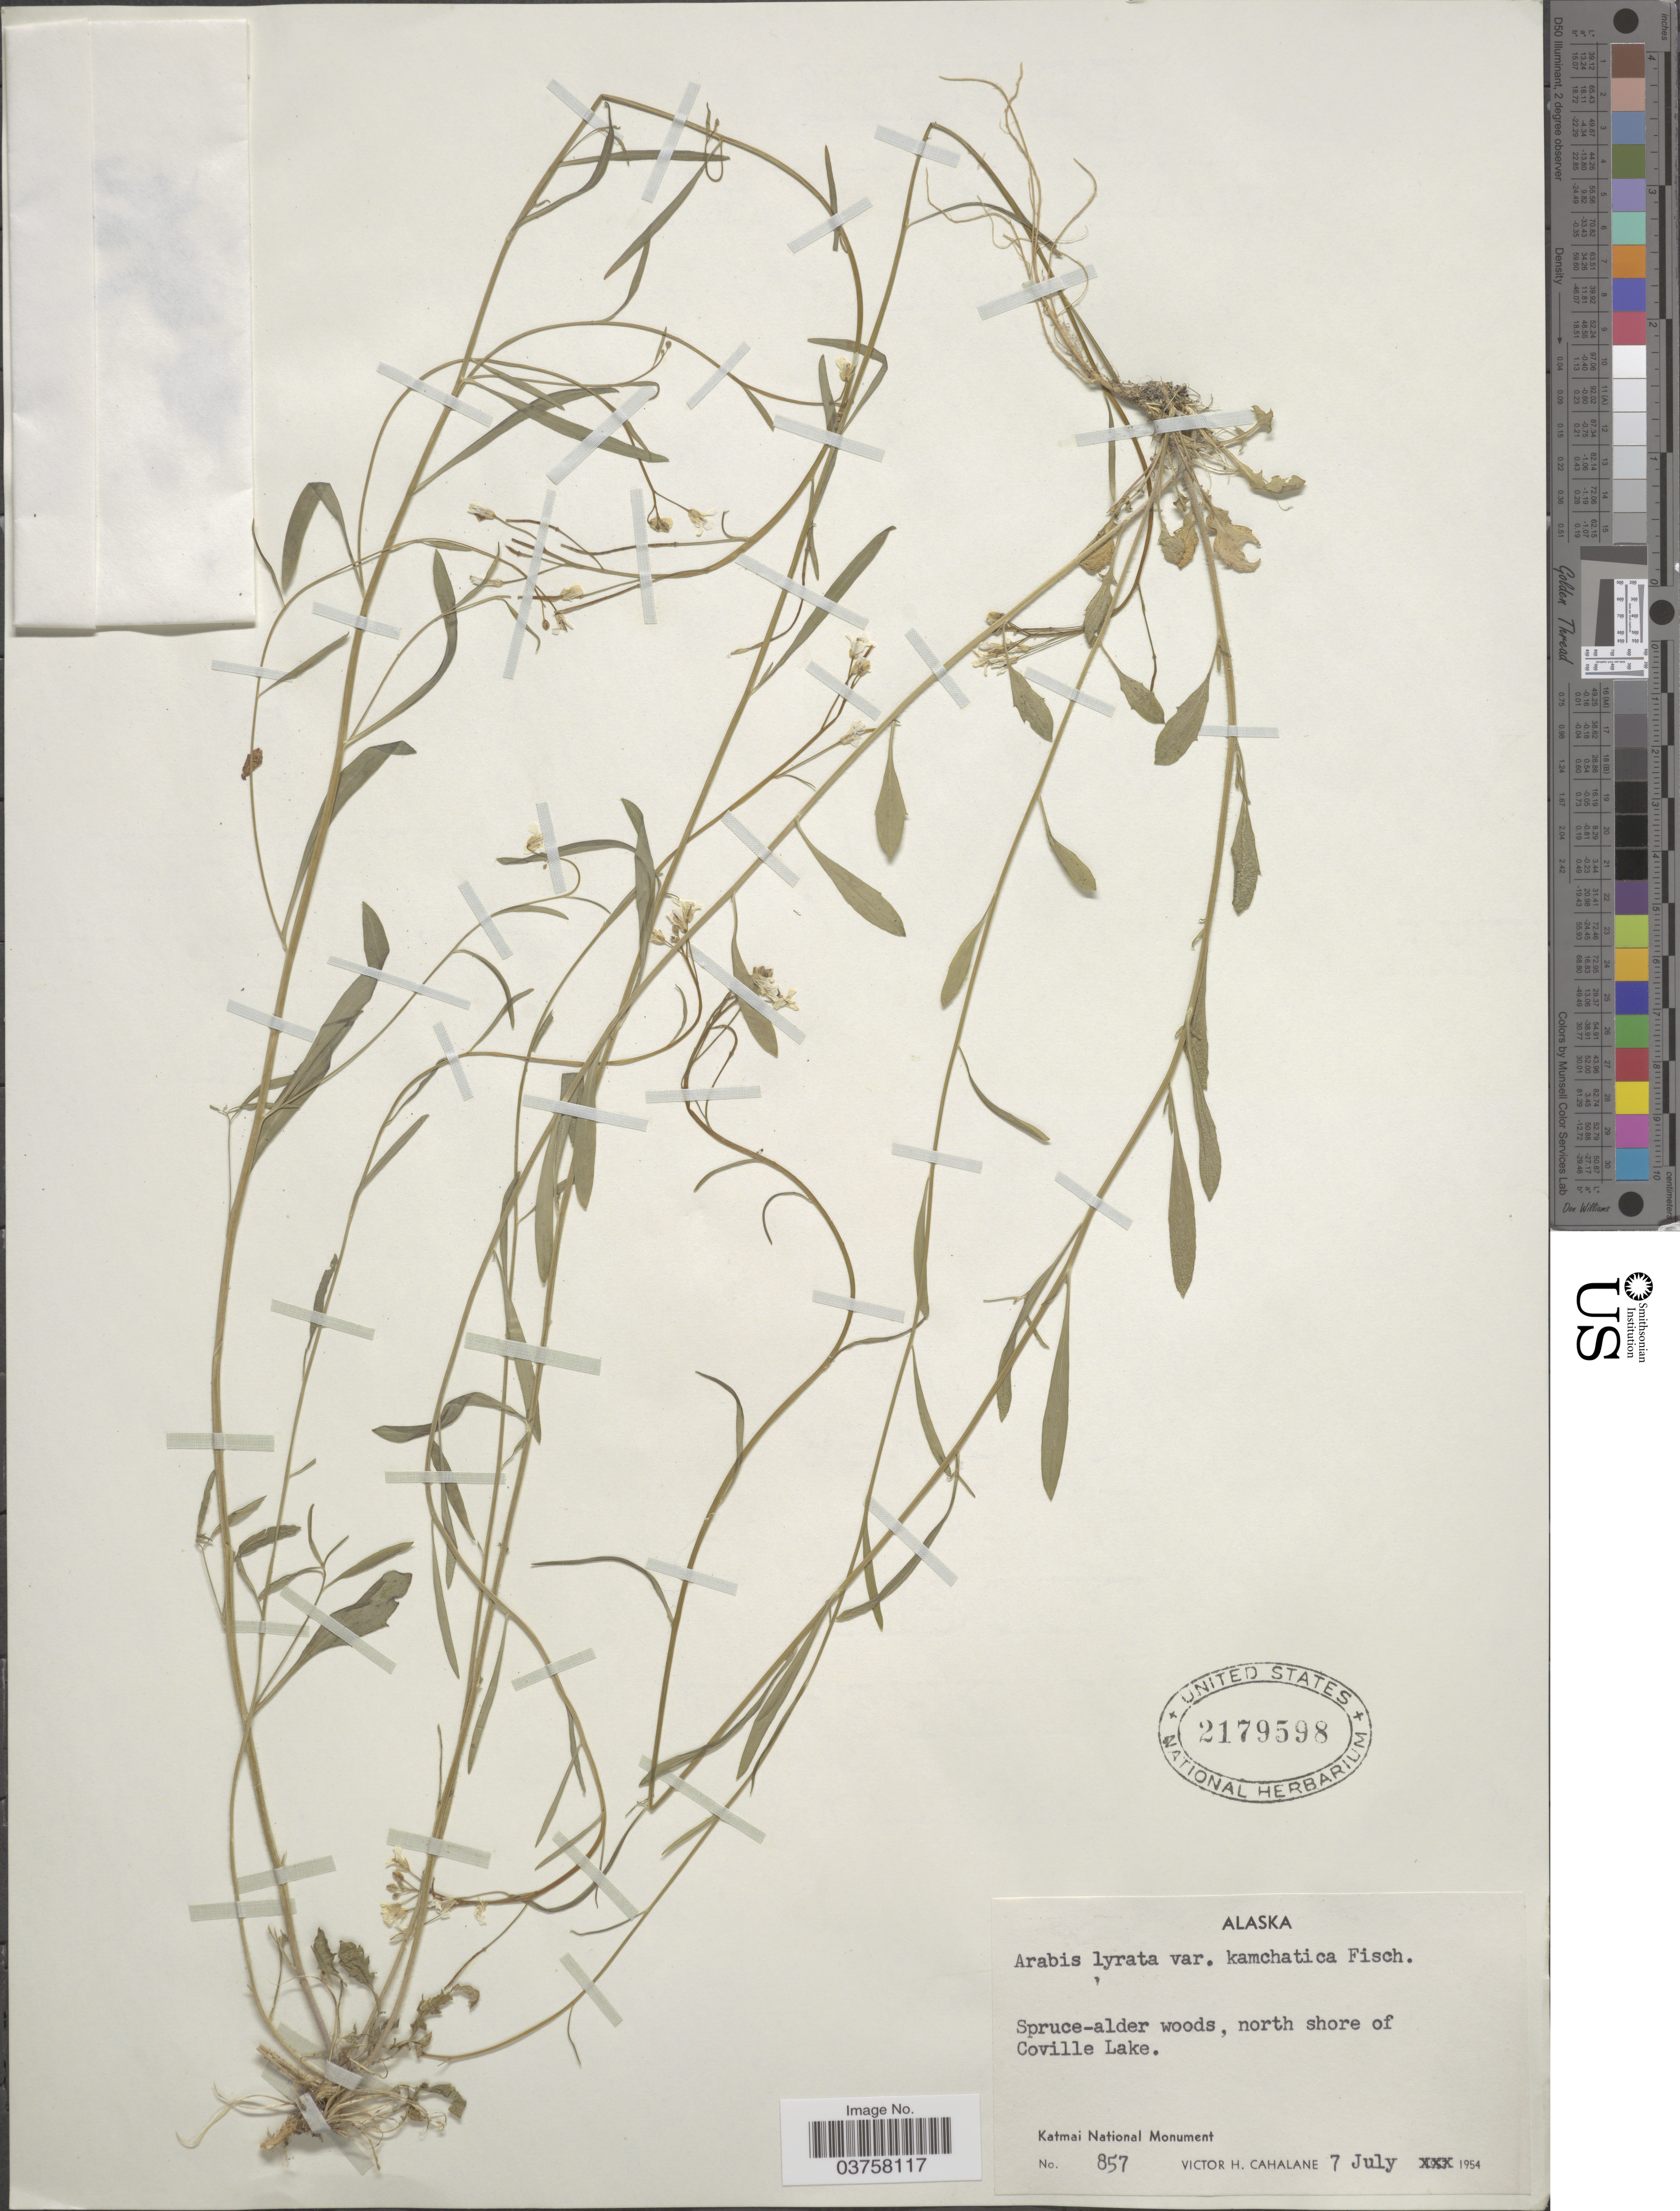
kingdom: Plantae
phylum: Tracheophyta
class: Magnoliopsida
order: Brassicales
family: Brassicaceae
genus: Arabis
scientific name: Arabis lyrata var. kamchatica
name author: Fisch. ex DC.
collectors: V. Cahalane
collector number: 857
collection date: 1954-07-07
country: United States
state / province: Alaska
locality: North shore of Coville Lake. Katmai National Monument.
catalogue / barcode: US 2179598